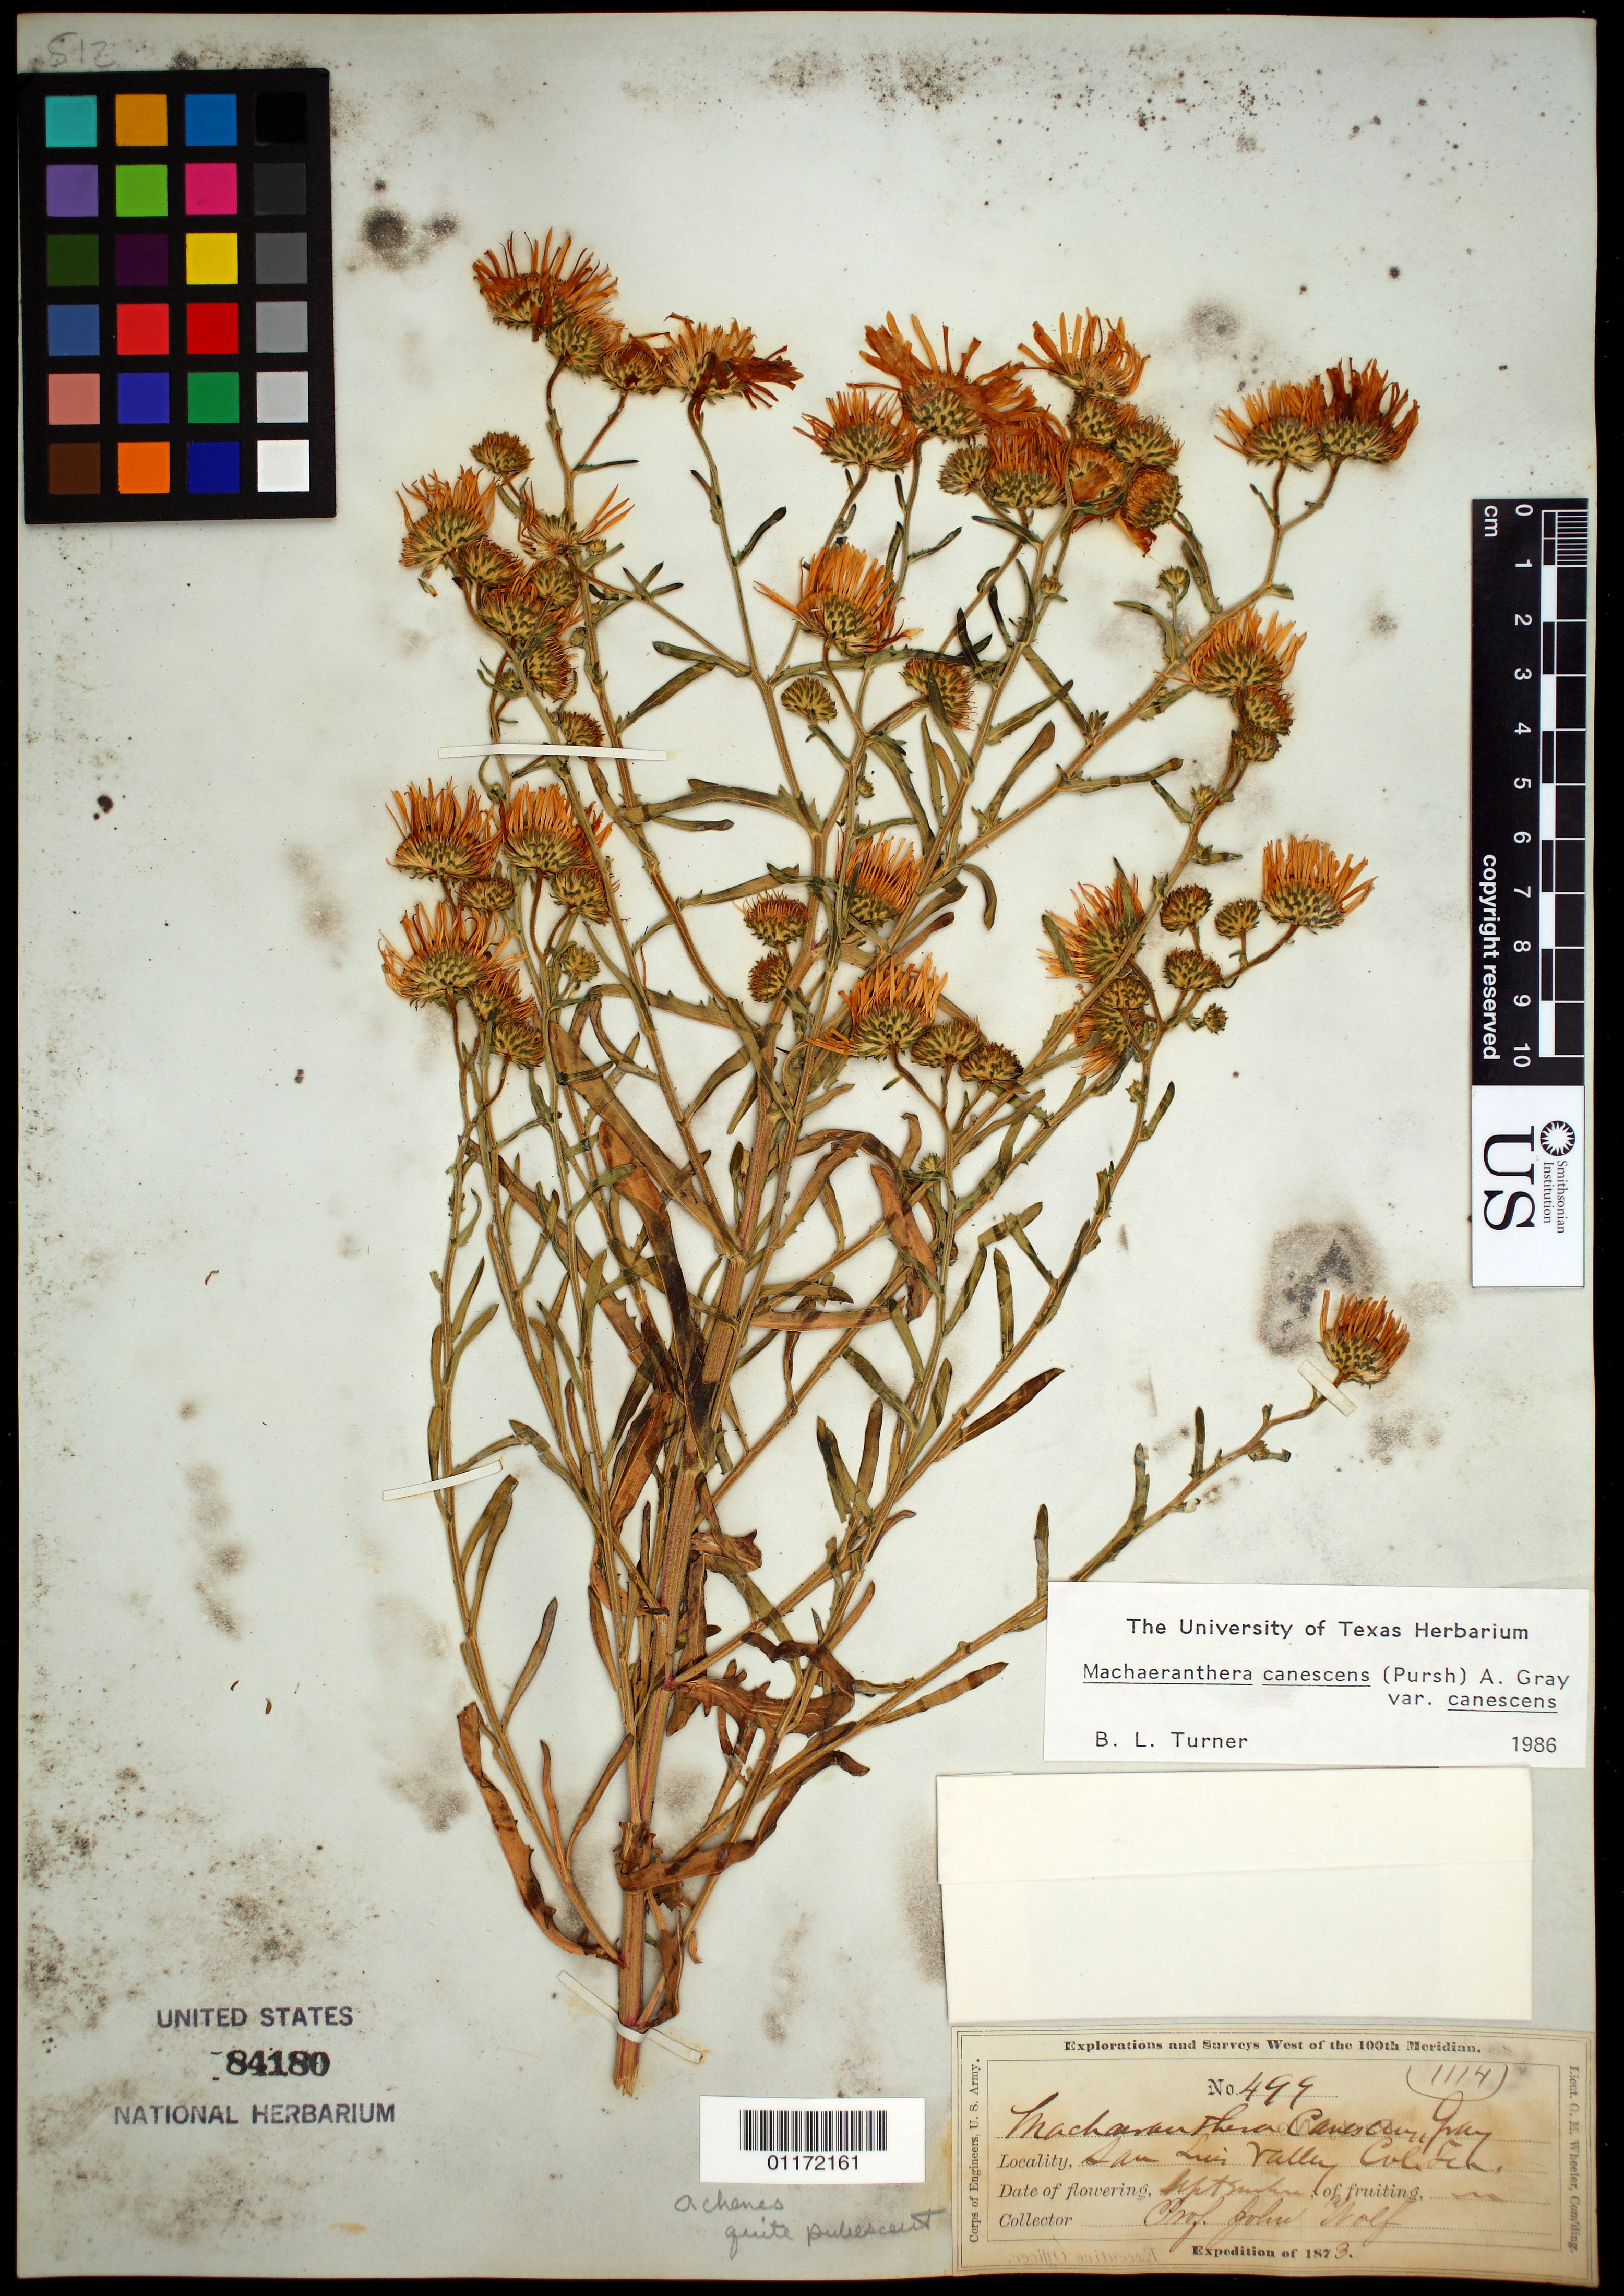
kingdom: Plantae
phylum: Tracheophyta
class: Magnoliopsida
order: Asterales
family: Asteraceae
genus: Machaeranthera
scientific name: Machaeranthera canescens var. canescens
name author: (Pursh) A. Gray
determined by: Turner, B. L.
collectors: J. Wolf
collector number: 499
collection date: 1873-09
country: United States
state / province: Colorado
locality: San Luis Valley, Col Ter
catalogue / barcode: US 84180